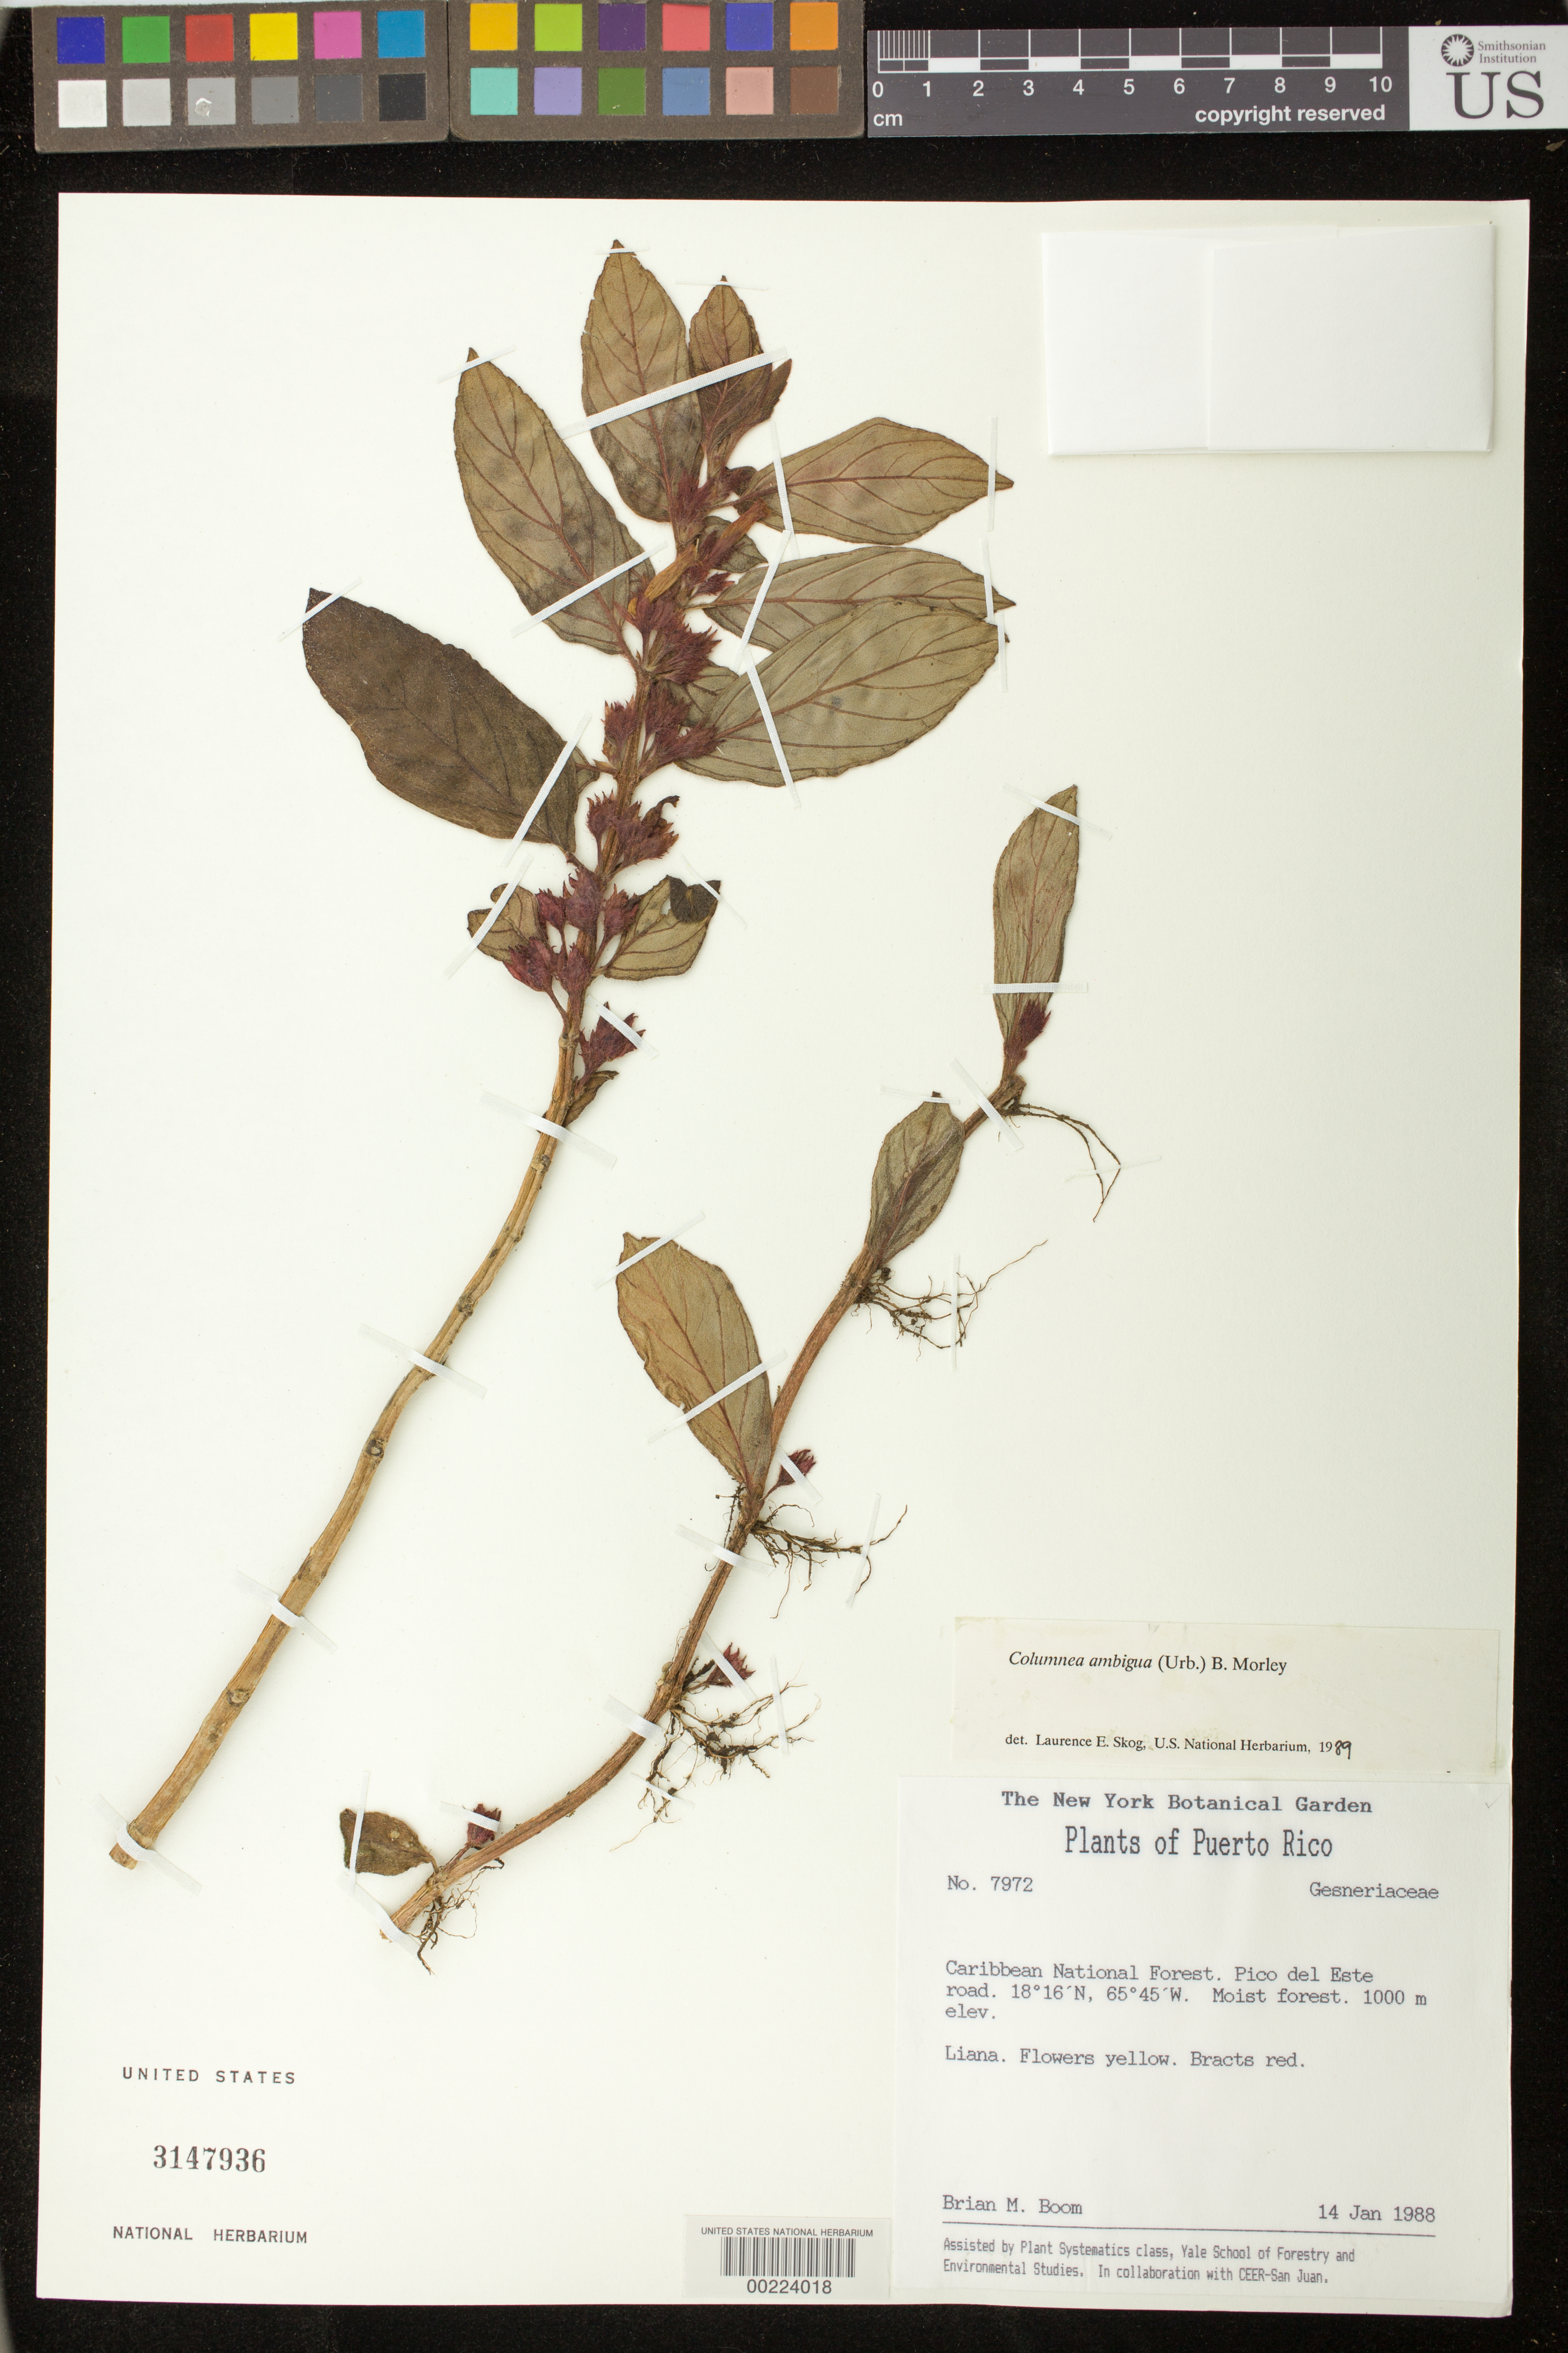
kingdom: Plantae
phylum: Tracheophyta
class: Magnoliopsida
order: Lamiales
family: Gesneriaceae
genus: Columnea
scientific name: Columnea ambigua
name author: (Urb.) B.D. Morley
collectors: B. M. Boom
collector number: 7972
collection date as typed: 14 Jan 1988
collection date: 1988-01-14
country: Puerto Rico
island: Puerto Rico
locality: Caribbean National Forest, Pico del Este road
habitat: Moist forest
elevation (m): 1000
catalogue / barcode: US 3147936